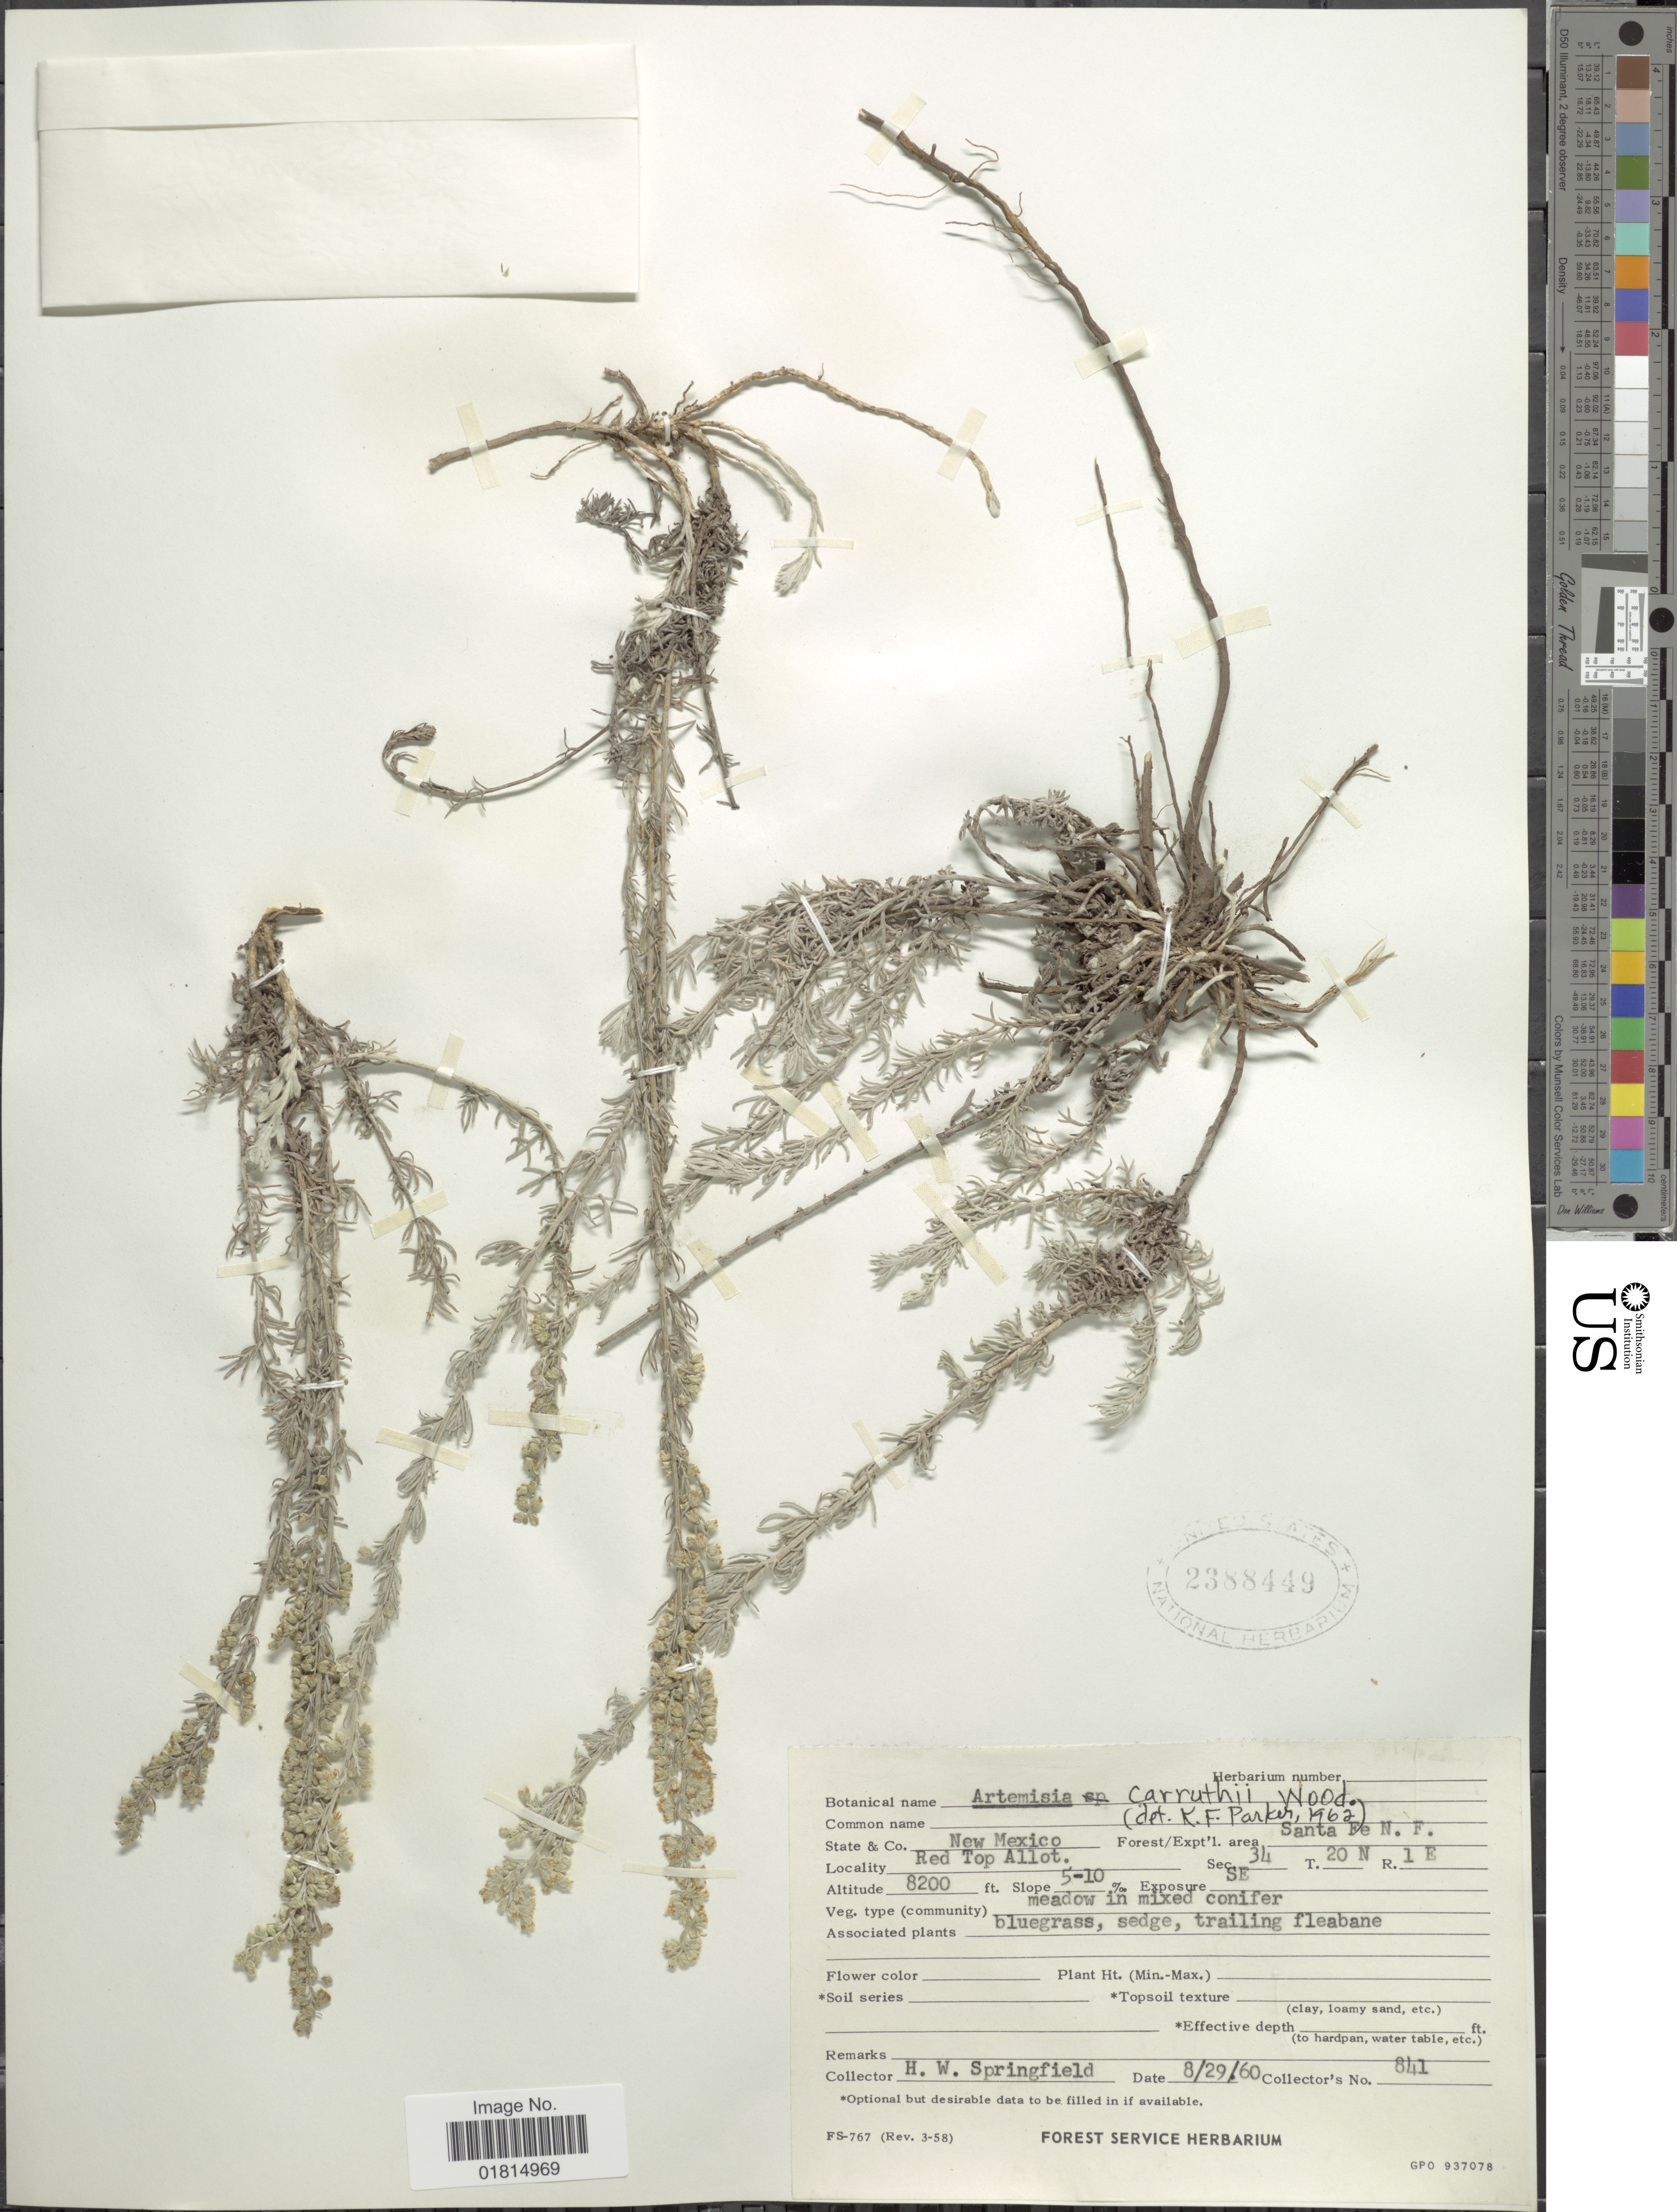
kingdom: Plantae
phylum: Tracheophyta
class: Magnoliopsida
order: Asterales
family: Asteraceae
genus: Artemisia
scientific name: Artemisia carruthii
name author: Alph. Wood ex Carruth.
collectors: H. Springfield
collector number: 841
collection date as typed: Transcribed d/m/y: 29/8/60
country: United States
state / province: New Mexico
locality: New Mexico. Santa Fe N.F. Red Top Allot.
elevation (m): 2499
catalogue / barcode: US 2388449